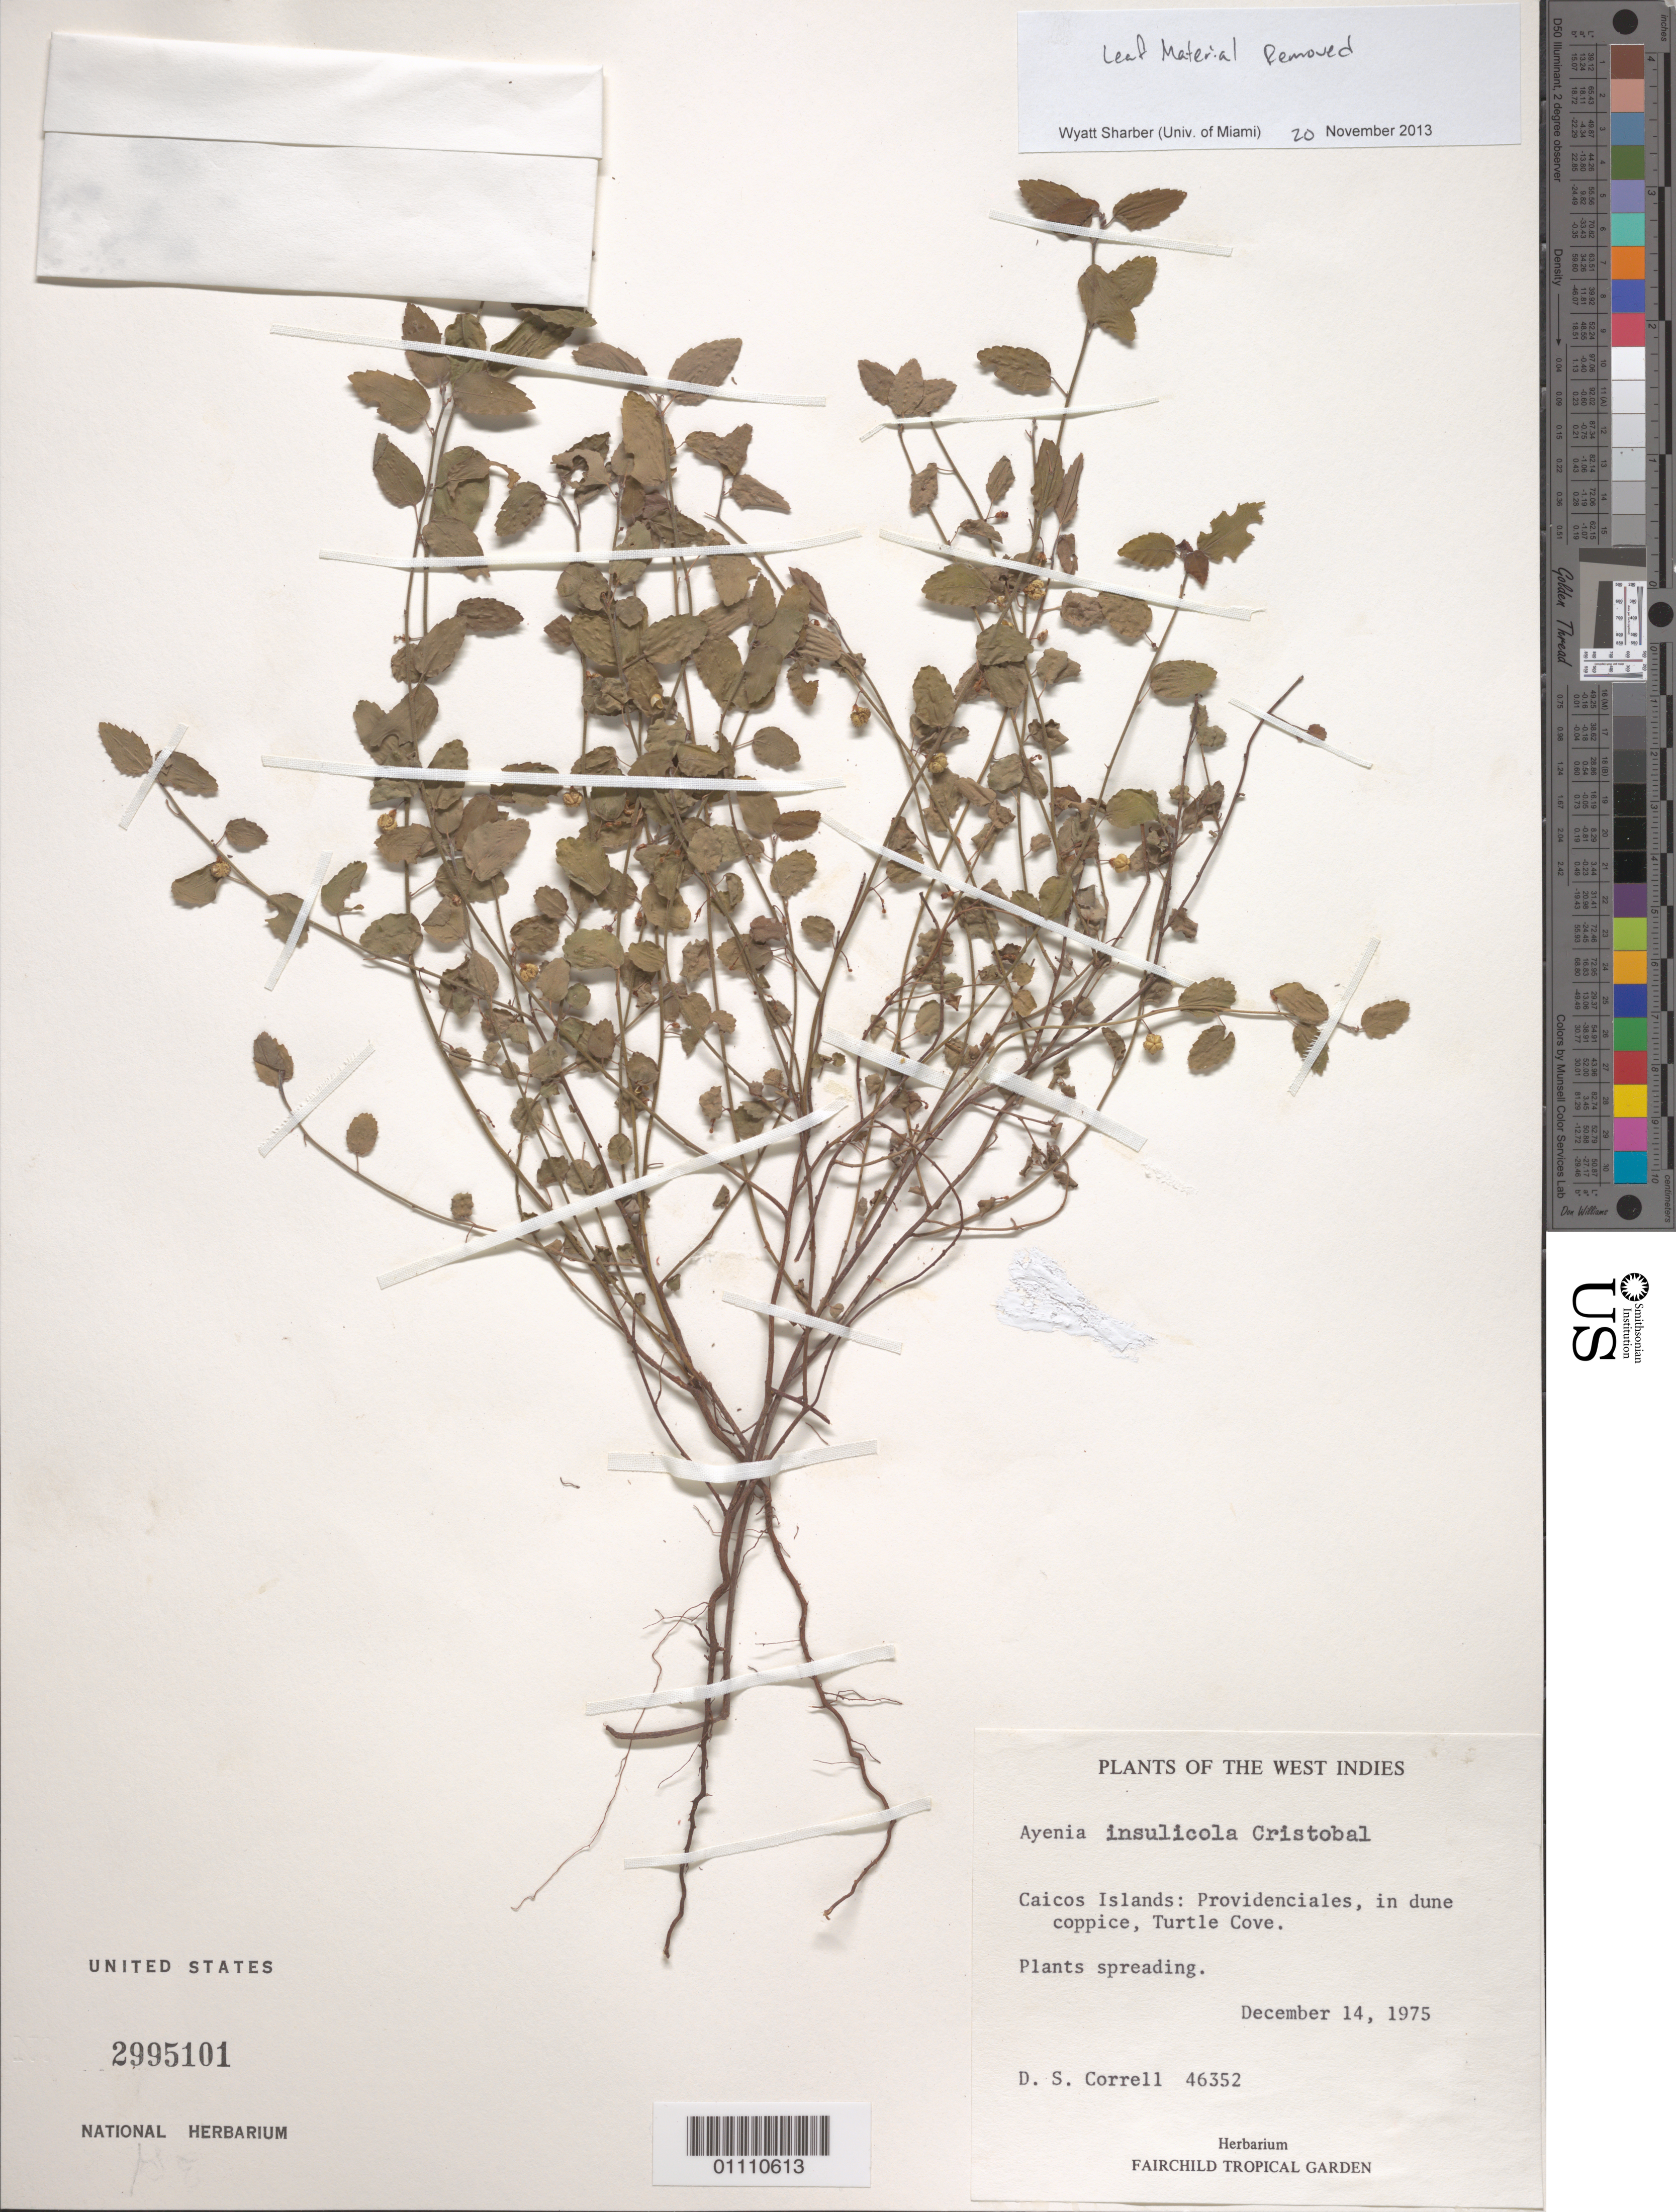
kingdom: Plantae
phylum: Tracheophyta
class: Magnoliopsida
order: Malvales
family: Malvaceae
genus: Ayenia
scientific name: Ayenia insulicola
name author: Cristóbal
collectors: D. S. Correll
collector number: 46352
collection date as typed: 14 Dec 1975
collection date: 1975-12-14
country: Turks and Caicos Islands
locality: Caicos Islands: Providenciales, Turtle Cove, in dune coppice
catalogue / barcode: US 2995101